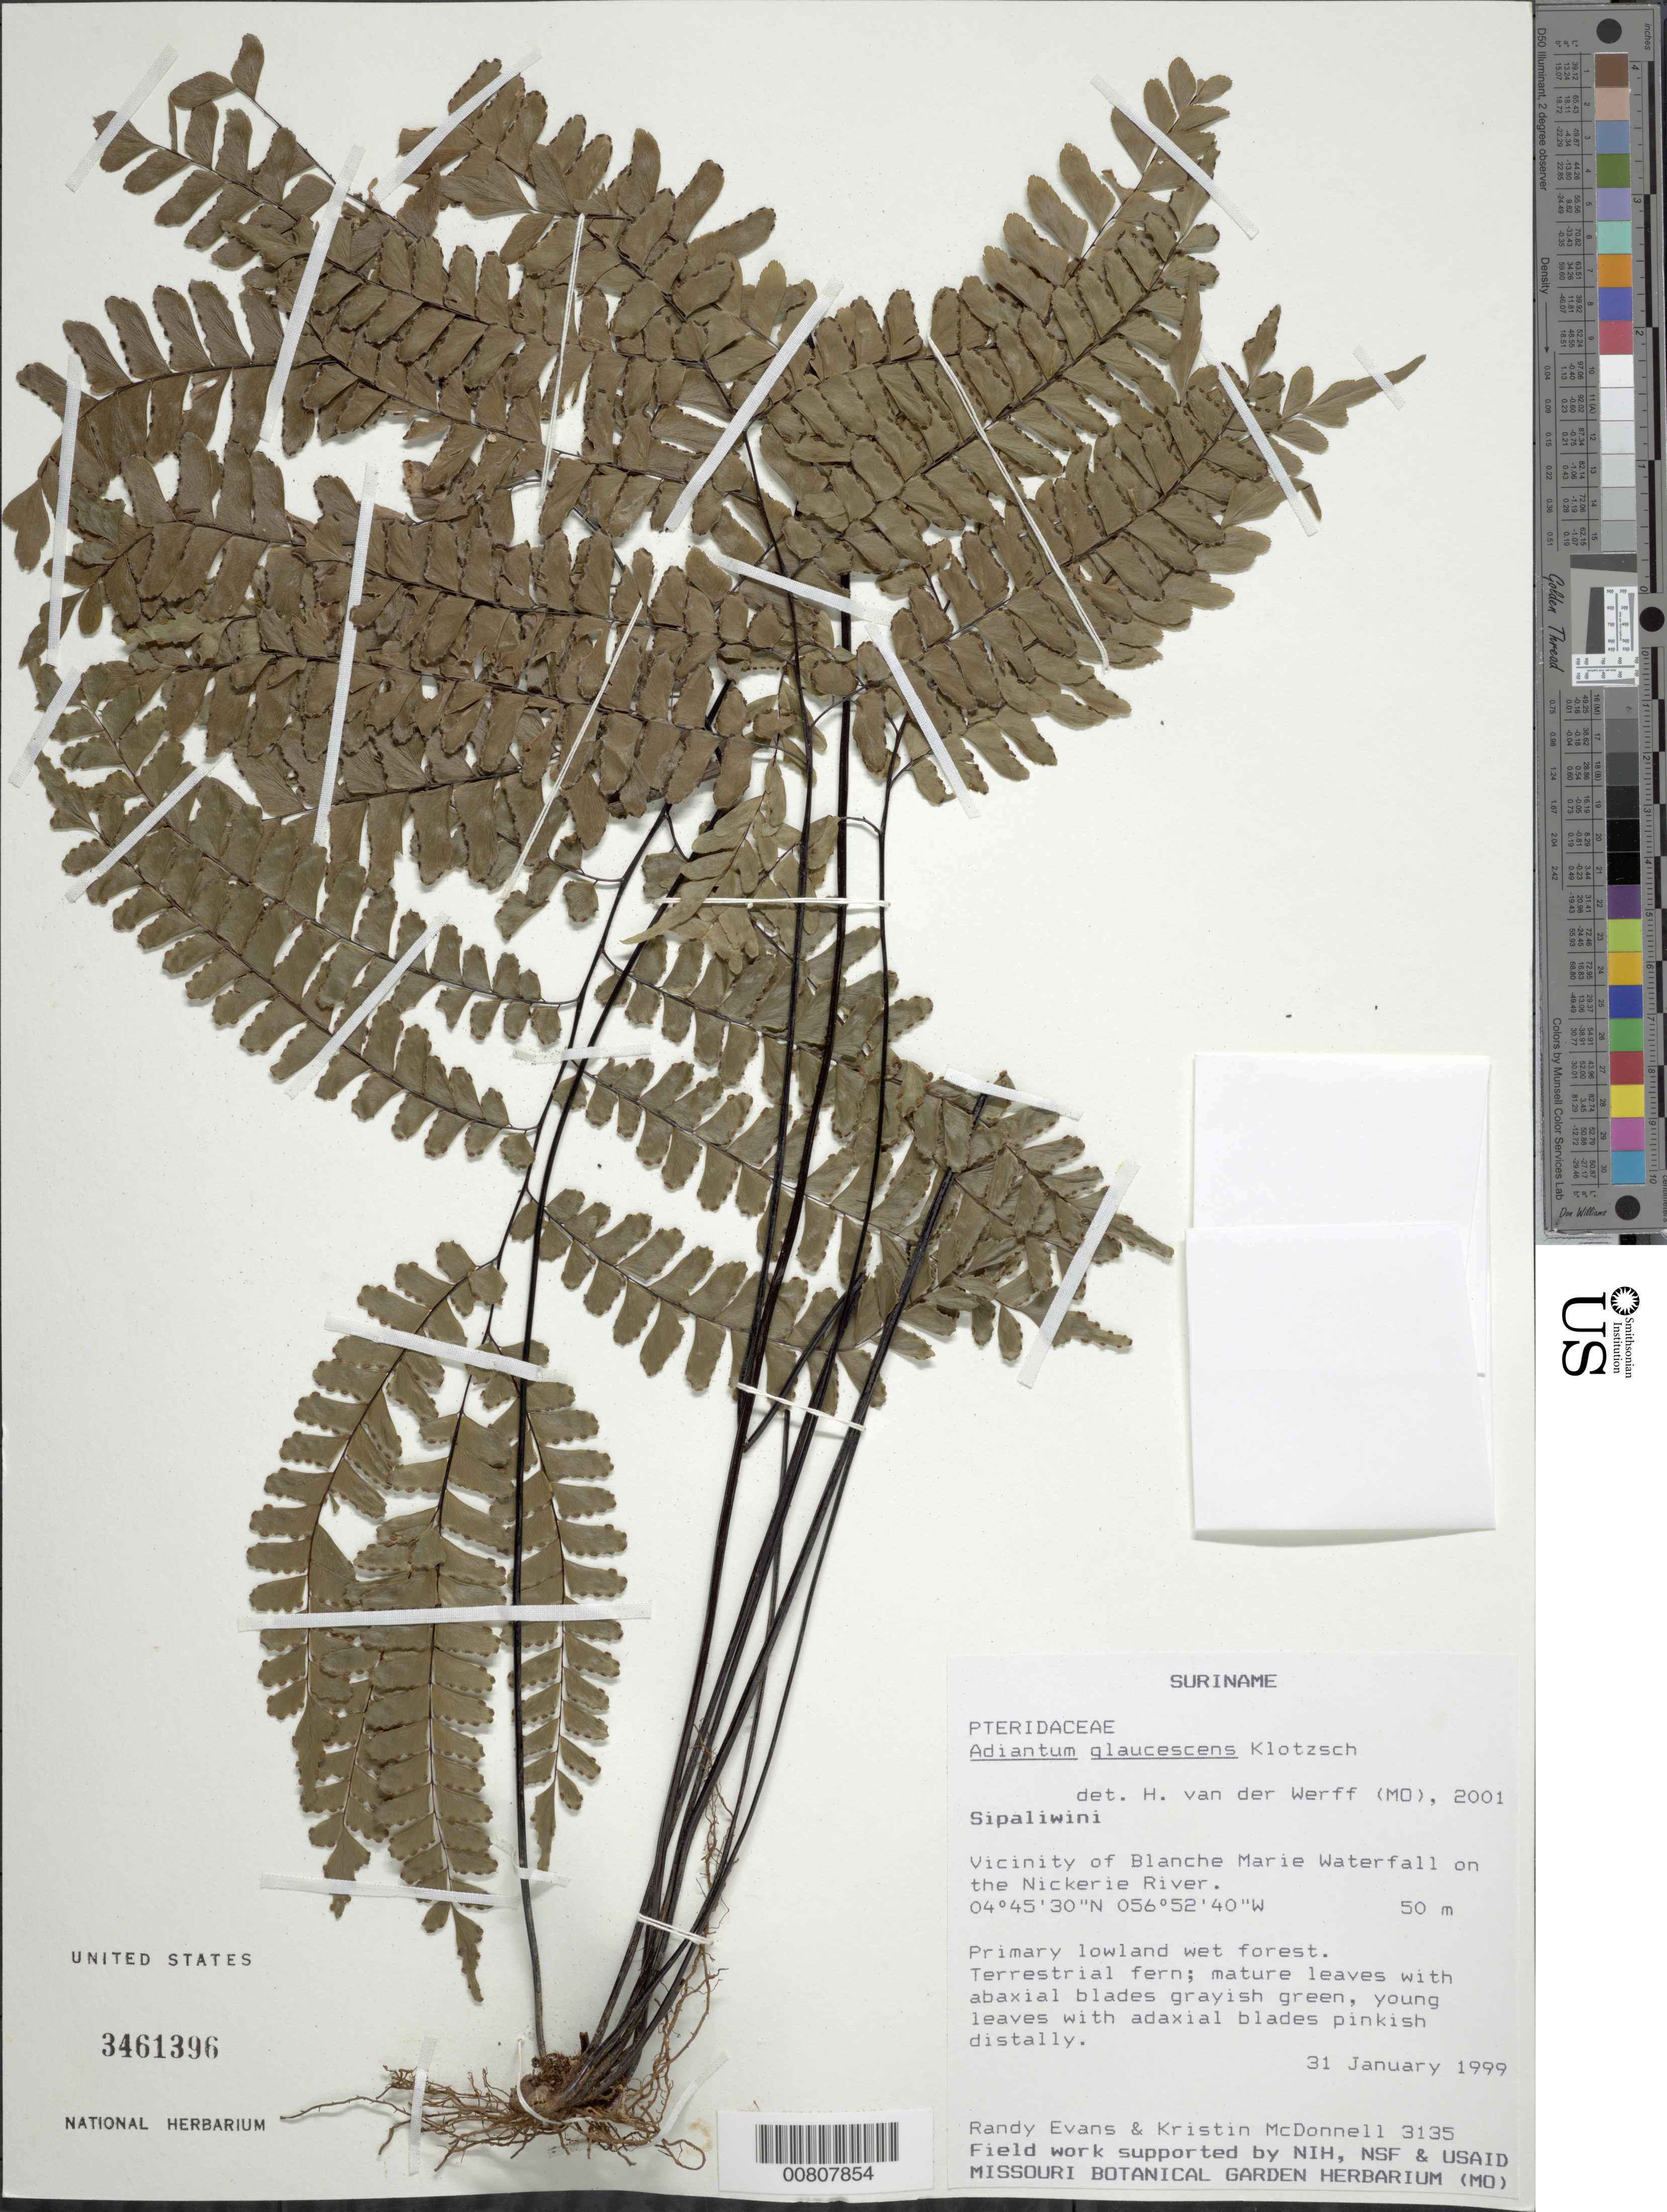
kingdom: Plantae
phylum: Tracheophyta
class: Polypodiopsida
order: Polypodiales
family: Pteridaceae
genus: Adiantum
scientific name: Adiantum glaucescens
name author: Klotzsch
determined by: van der Werff, H., (MO), Missouri Botanical Garden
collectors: R. Evans & K. McDonnell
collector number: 3135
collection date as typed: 31-Jan-99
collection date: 1999-01-31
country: Suriname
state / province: Sipaliwini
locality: Blanche Marie Waterfall, vic., on Nickerie R.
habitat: Primary lowland wet forest on riverbank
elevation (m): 50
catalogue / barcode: US 3461396